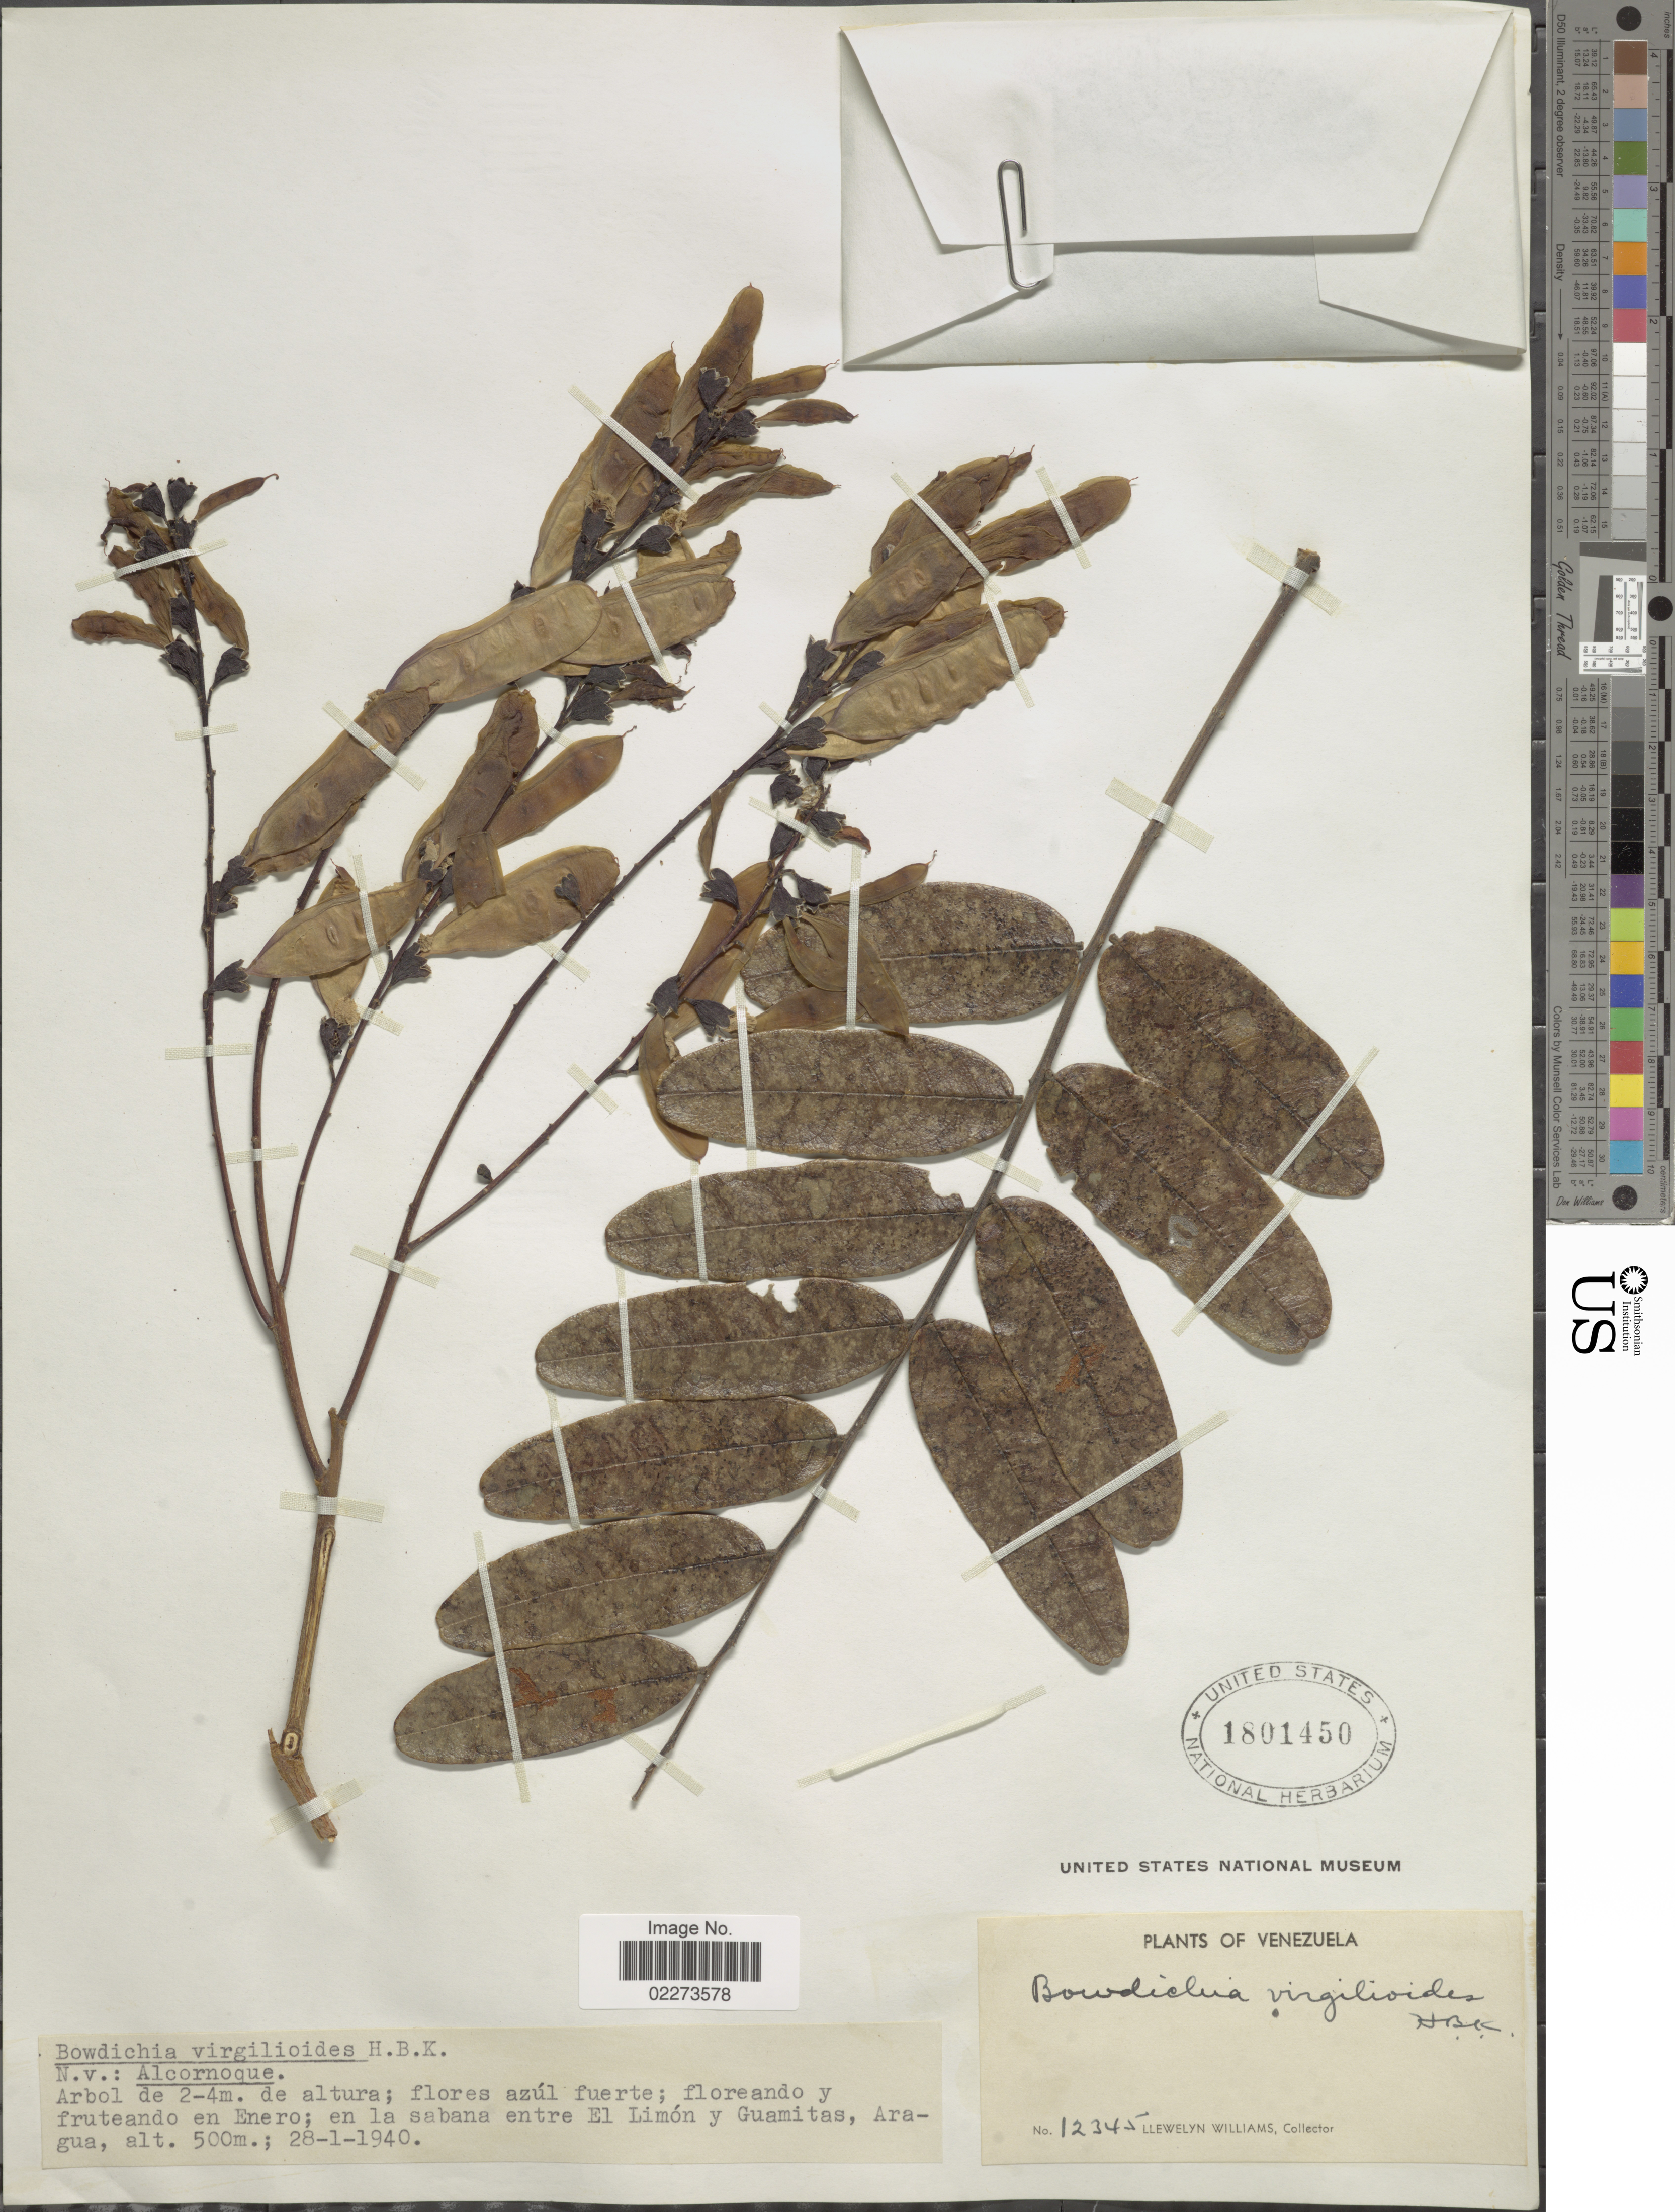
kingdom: Plantae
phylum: Tracheophyta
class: Magnoliopsida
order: Fabales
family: Fabaceae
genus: Bowdichia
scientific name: Bowdichia virgilioides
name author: Kunth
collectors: Ll. Williams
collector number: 12345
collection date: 1940-01-28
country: Venezuela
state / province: Aragua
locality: En la sabana entre El Limon y Guamitas, Aragua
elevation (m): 500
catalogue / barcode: US 1801450